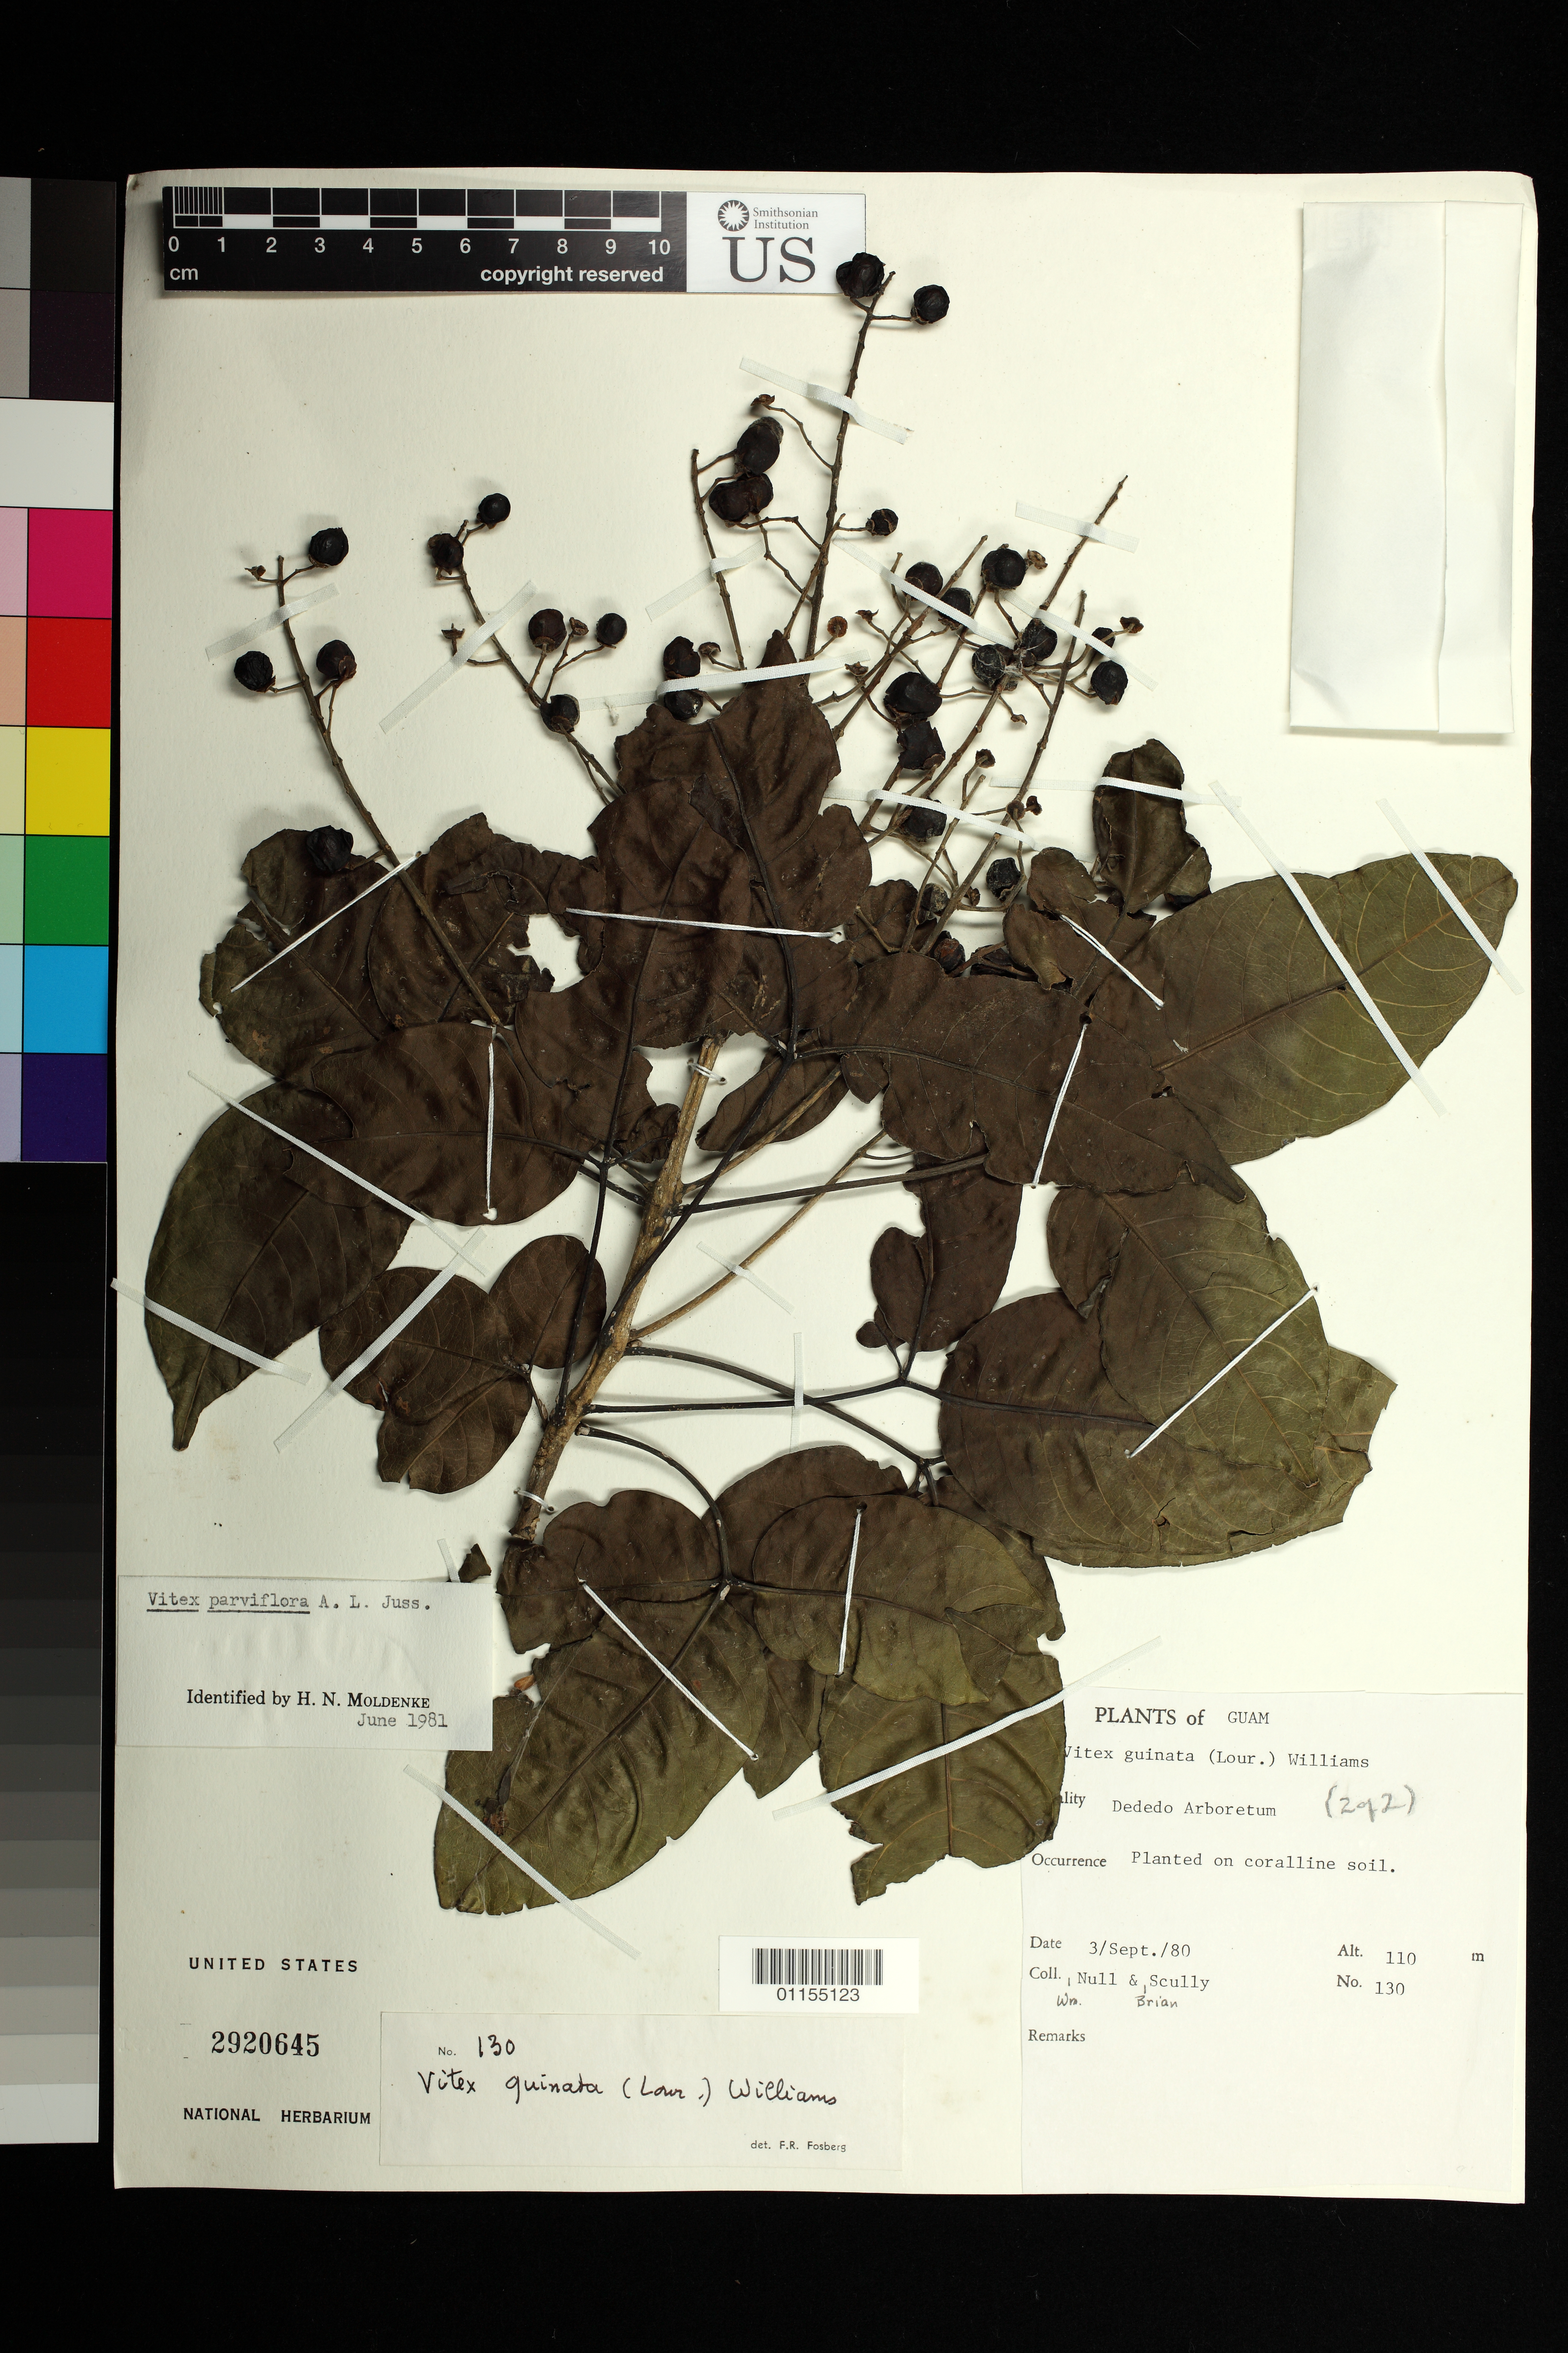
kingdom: Plantae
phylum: Tracheophyta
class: Magnoliopsida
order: Lamiales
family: Lamiaceae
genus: Vitex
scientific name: Vitex parviflora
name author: A. Juss.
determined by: Moldenke, H. N.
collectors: -. Null & B. Scully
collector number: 130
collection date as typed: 03 Sep 1980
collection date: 1980-09-03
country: Guam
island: Guam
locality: Dededo arboretum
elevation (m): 110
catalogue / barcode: US 2920645